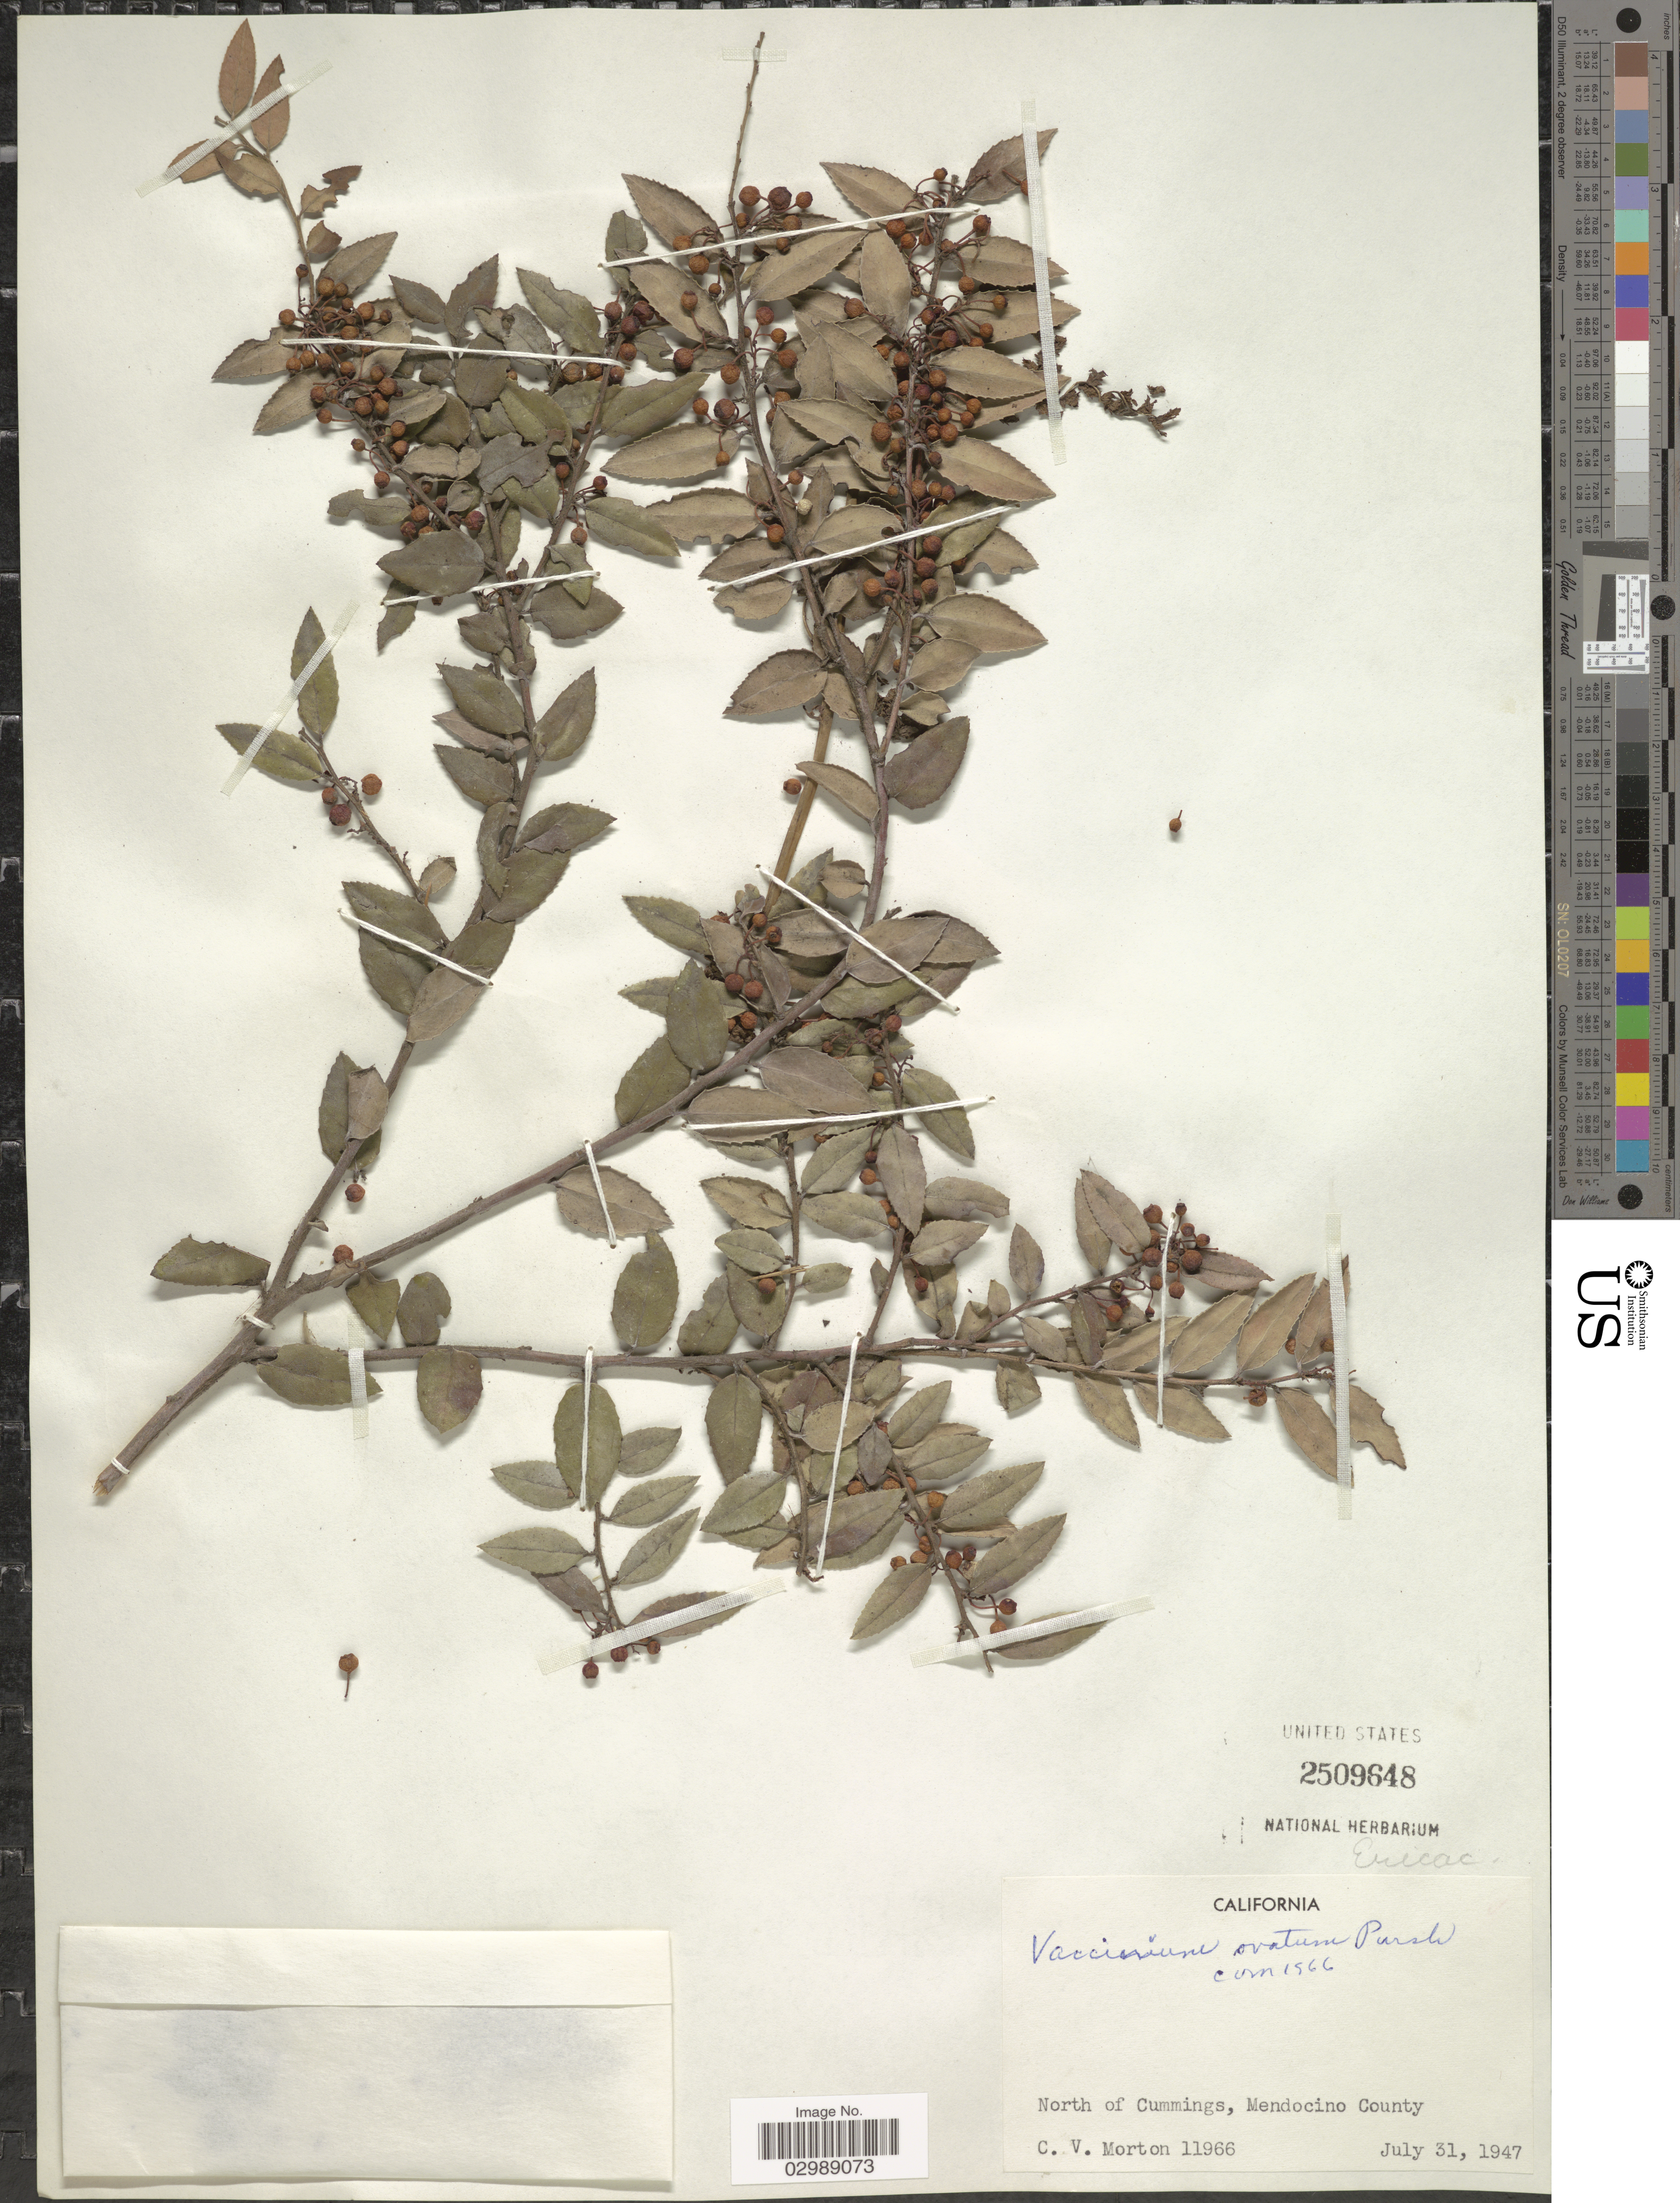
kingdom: Plantae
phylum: Tracheophyta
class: Magnoliopsida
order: Ericales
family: Ericaceae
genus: Vaccinium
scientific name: Vaccinium ovatum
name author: Pursh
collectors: C. V. Morton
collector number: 11966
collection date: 1947-07-31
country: United States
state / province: California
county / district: Mendocino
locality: North of Cummings, Mendocino County.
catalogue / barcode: US 2509648